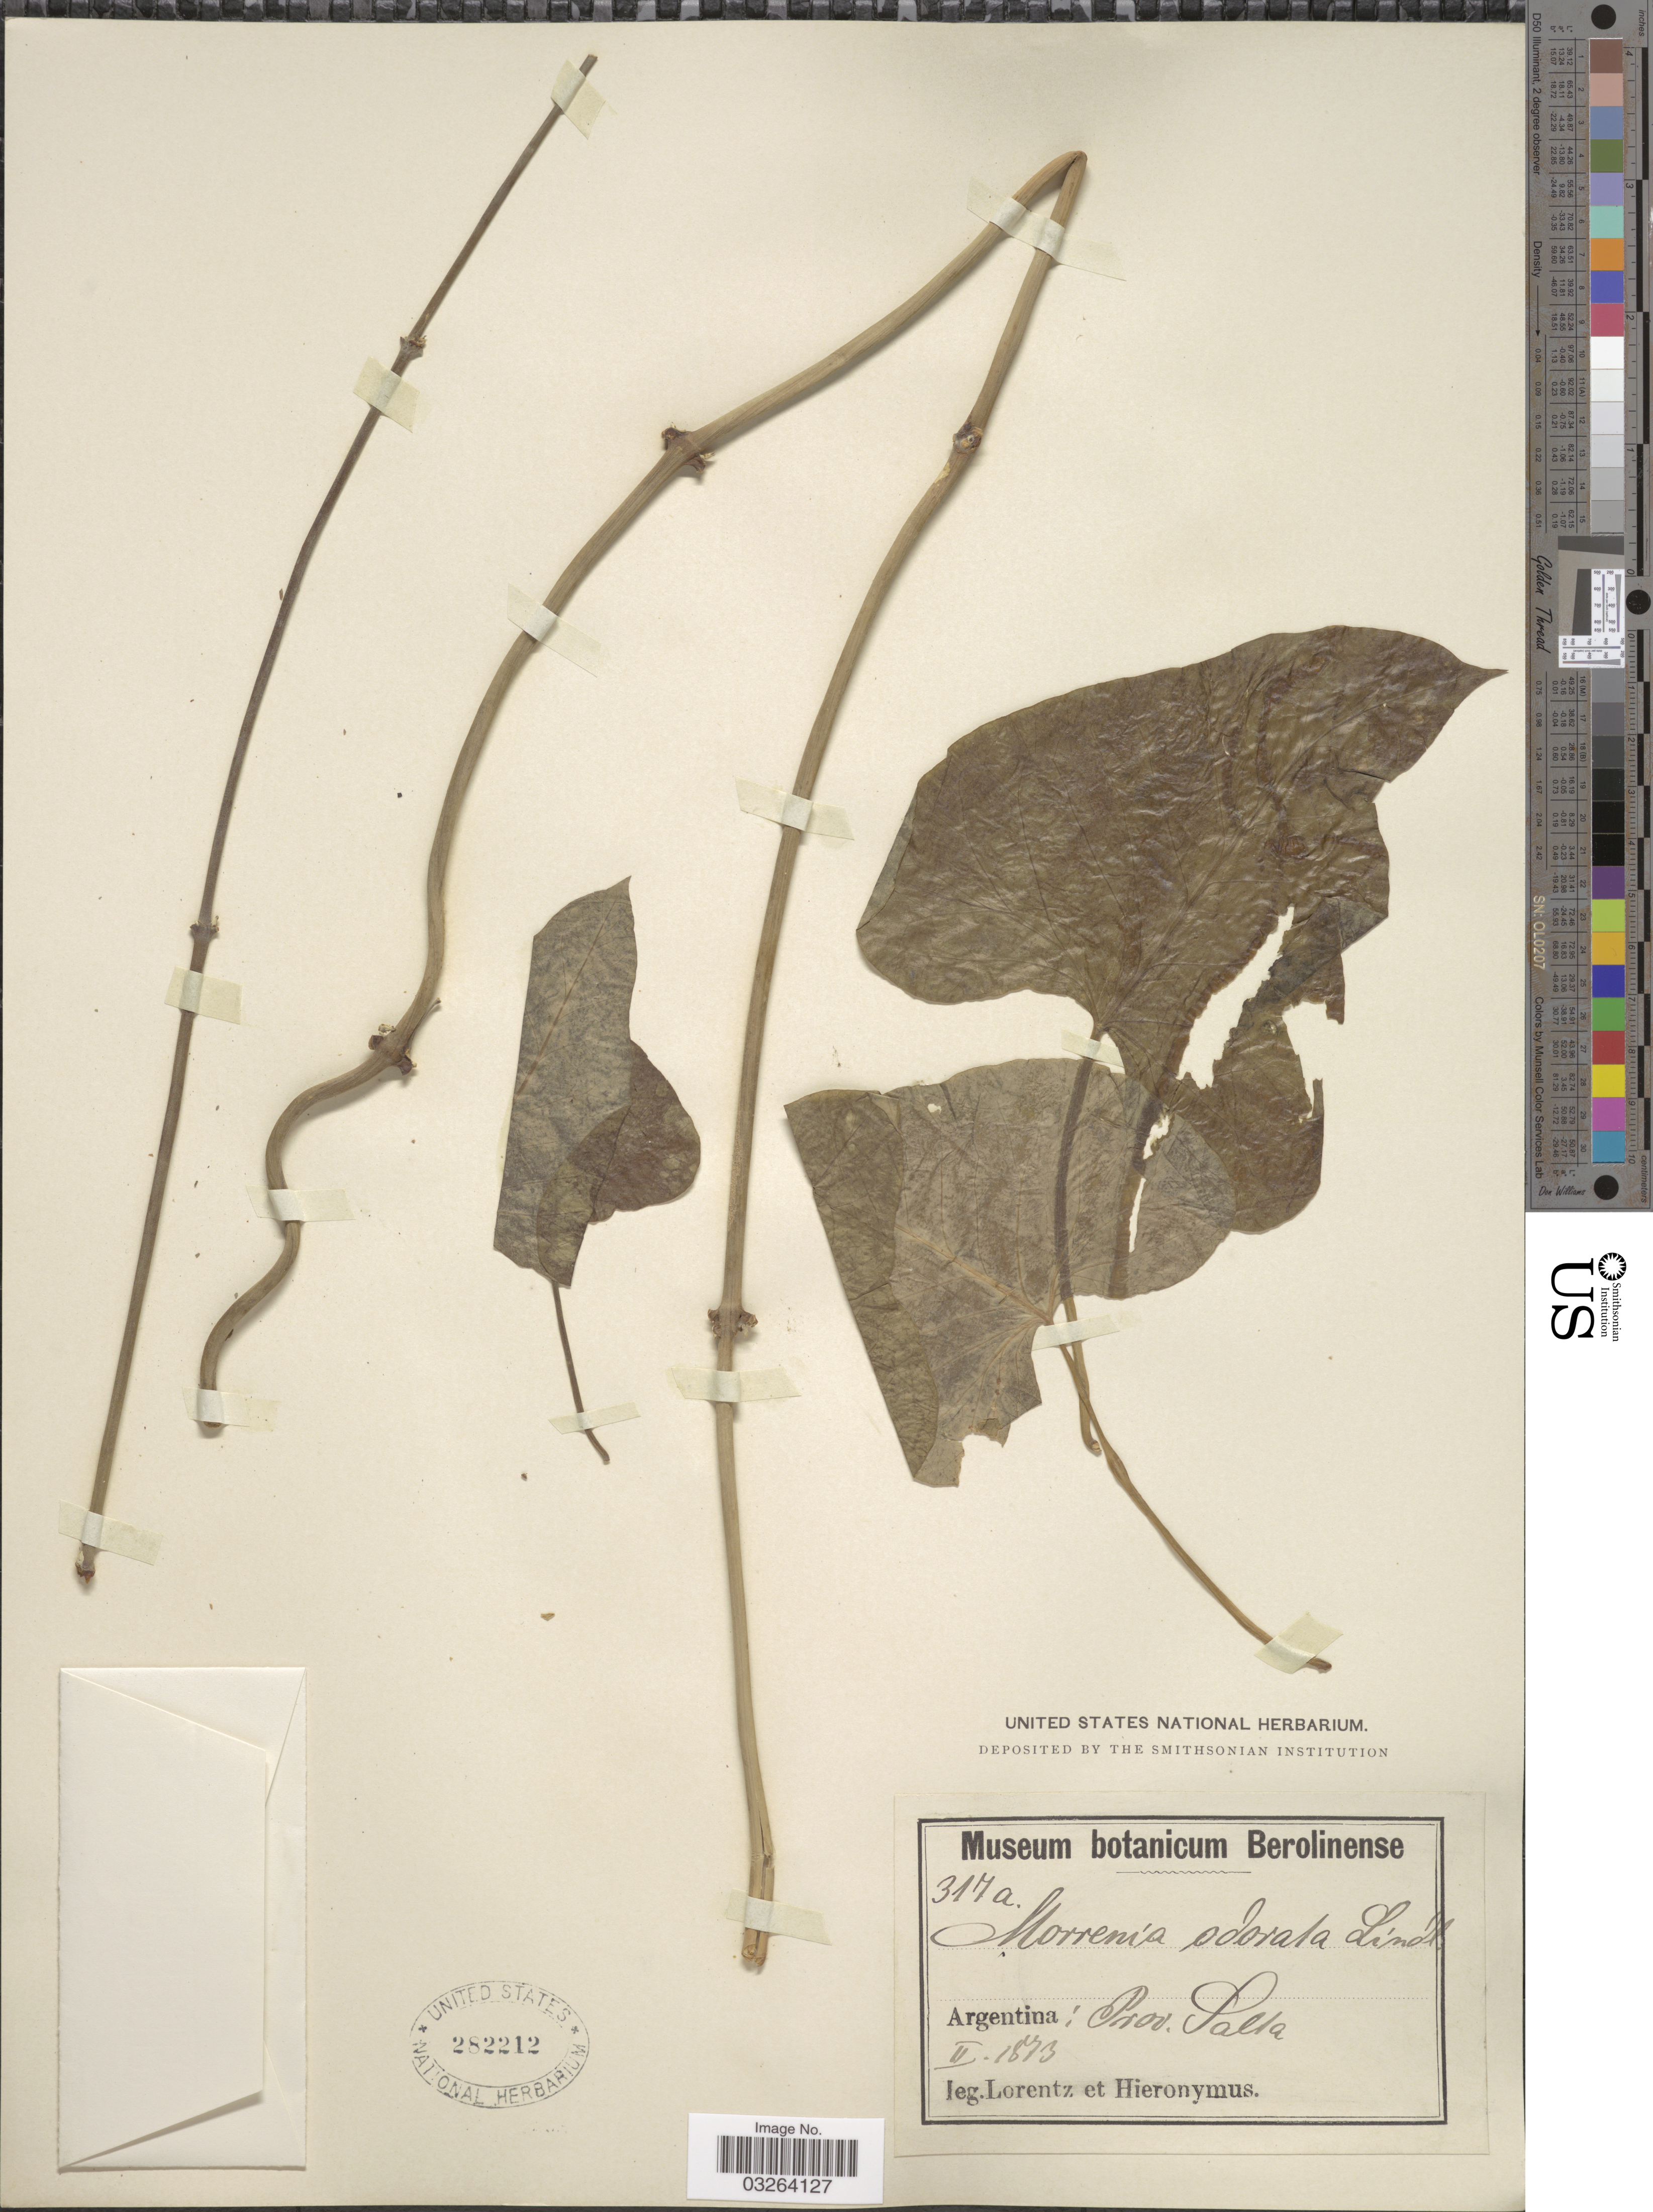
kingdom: Plantae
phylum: Tracheophyta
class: Magnoliopsida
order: Gentianales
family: Apocynaceae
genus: Morrenia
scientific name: Morrenia odorata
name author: (Hook. & Arn.) Lindl.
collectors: -. Lorentz & -. Hieronymus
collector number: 317a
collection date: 1873-02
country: Argentina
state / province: Salta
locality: Prov. Salta.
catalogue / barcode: US 282212